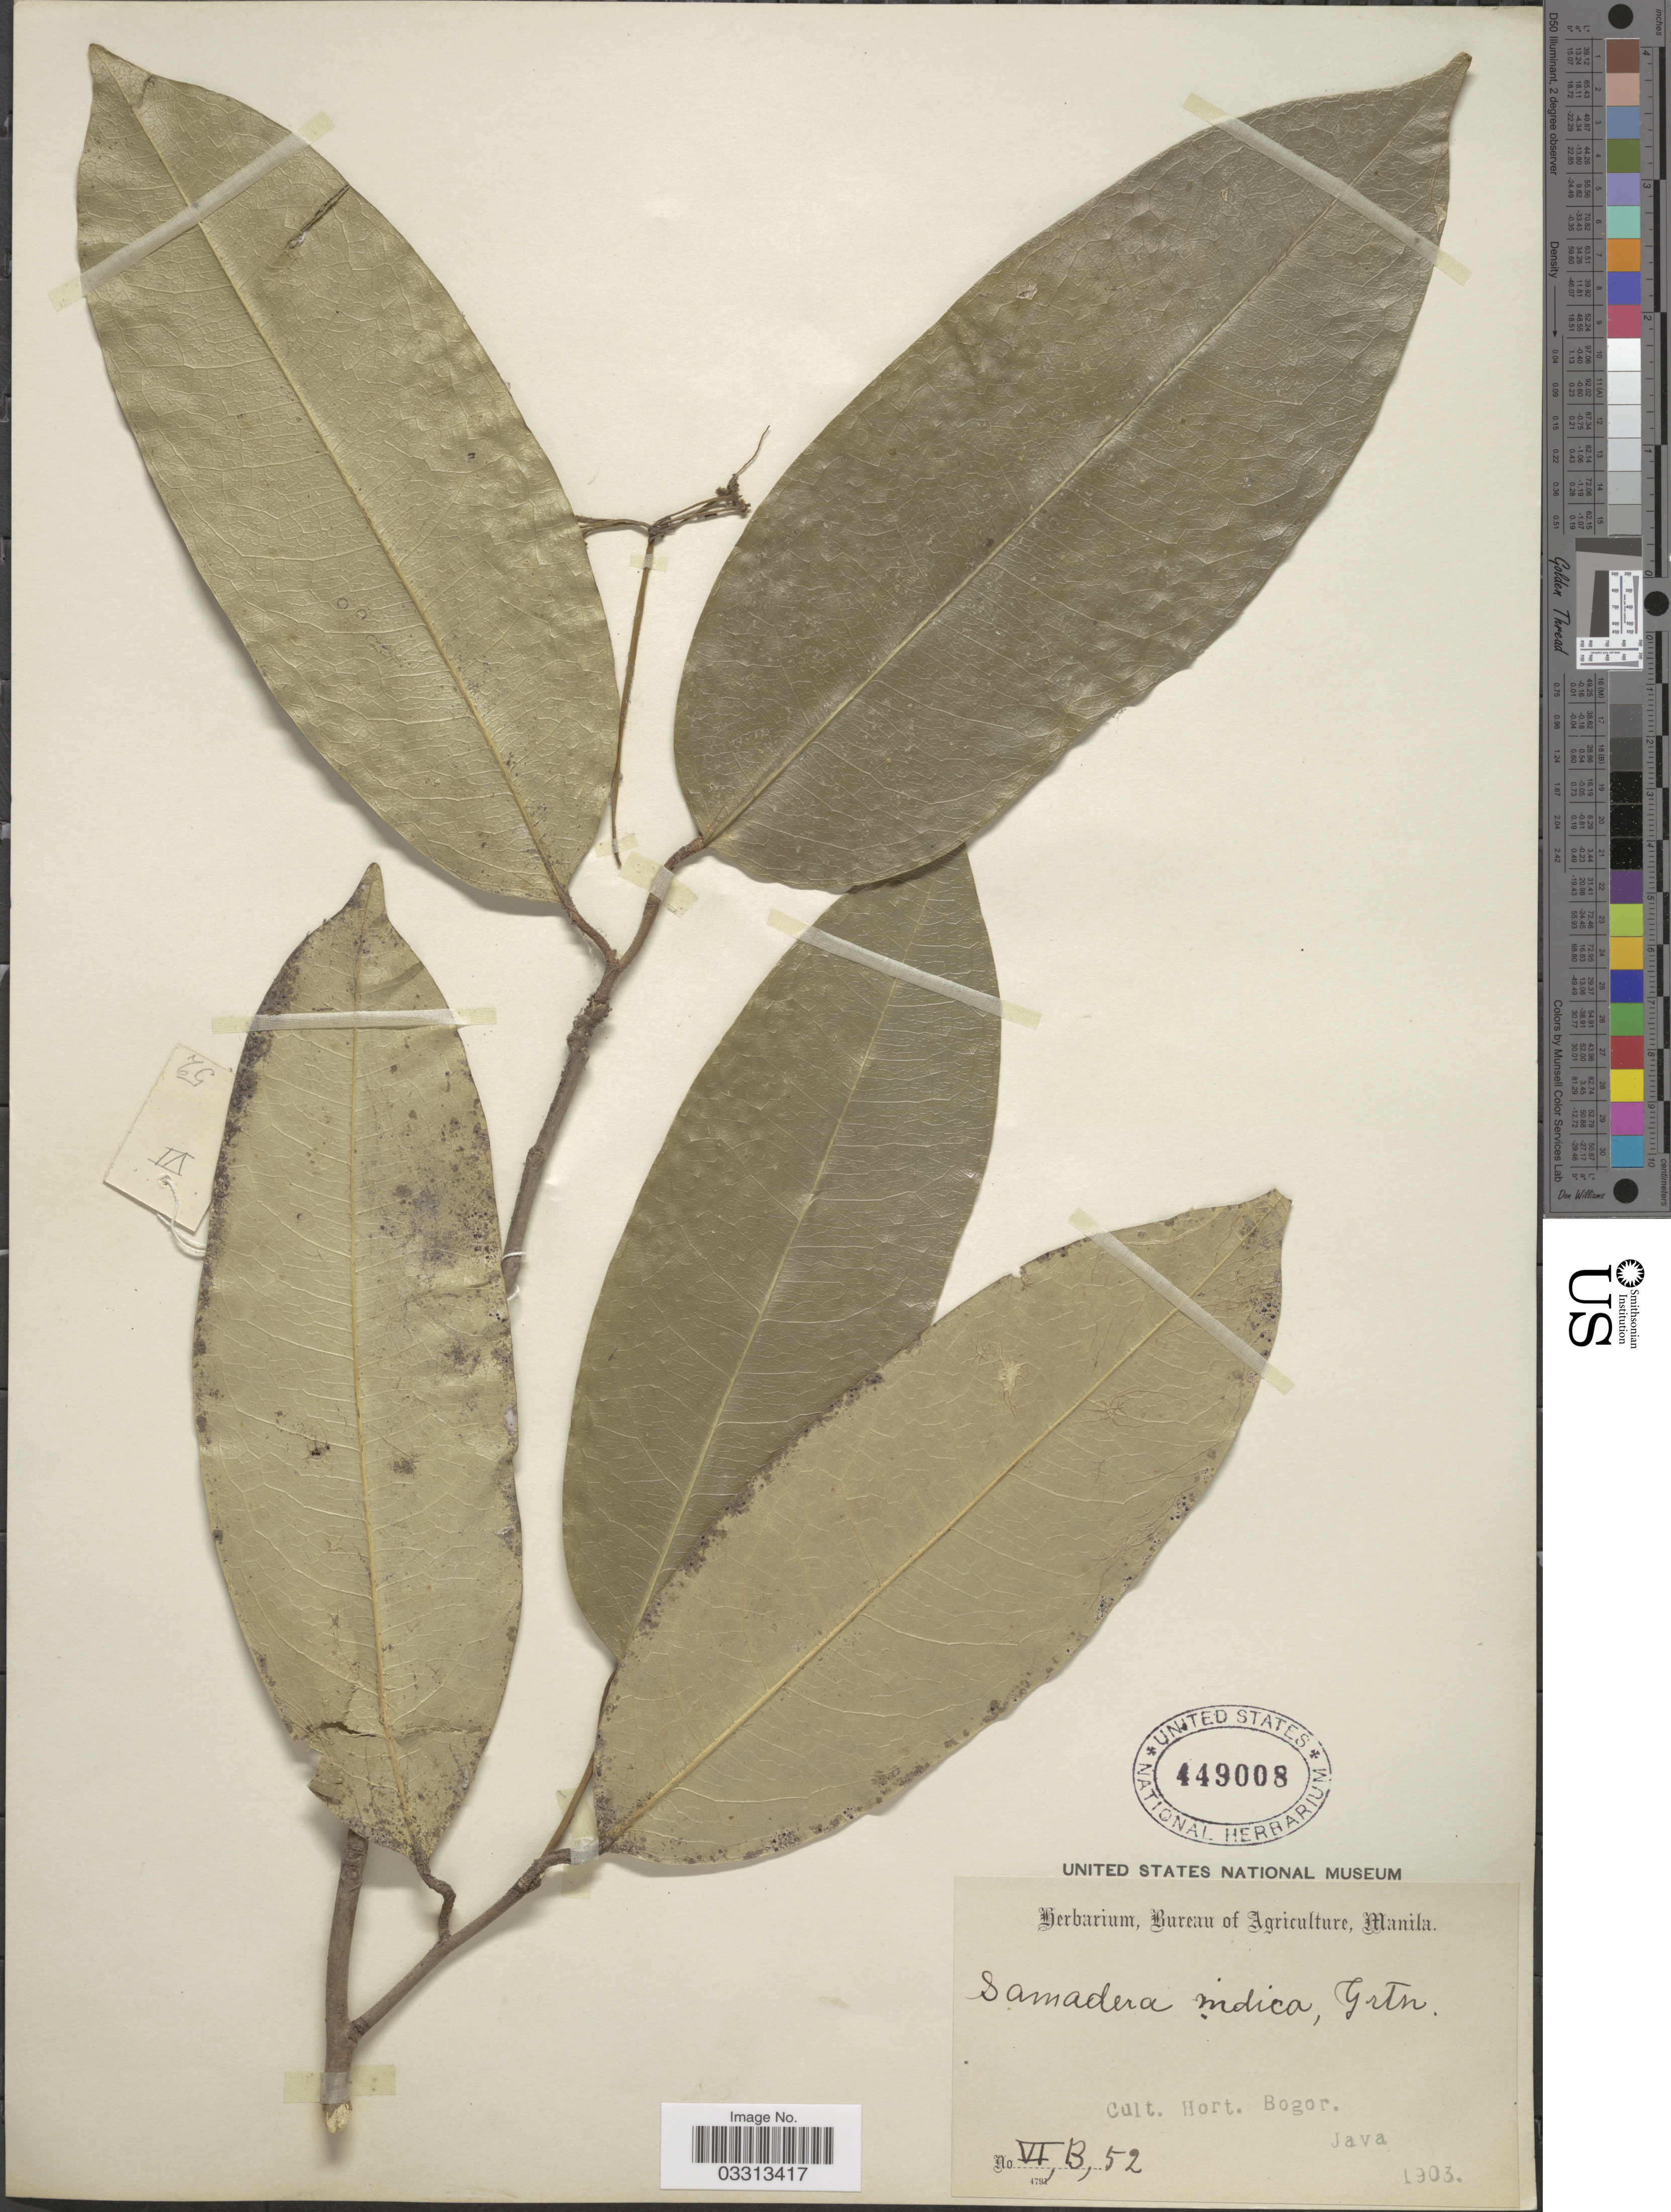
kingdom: Plantae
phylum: Tracheophyta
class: Magnoliopsida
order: Sapindales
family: Simaroubaceae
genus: Samadera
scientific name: Samadera indica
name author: Gaertn.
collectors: Ex herb. Bureau of Agriculture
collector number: VI, B, 52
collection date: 1903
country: Indonesia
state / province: Java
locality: Hort. Bogor.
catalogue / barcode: US 449008